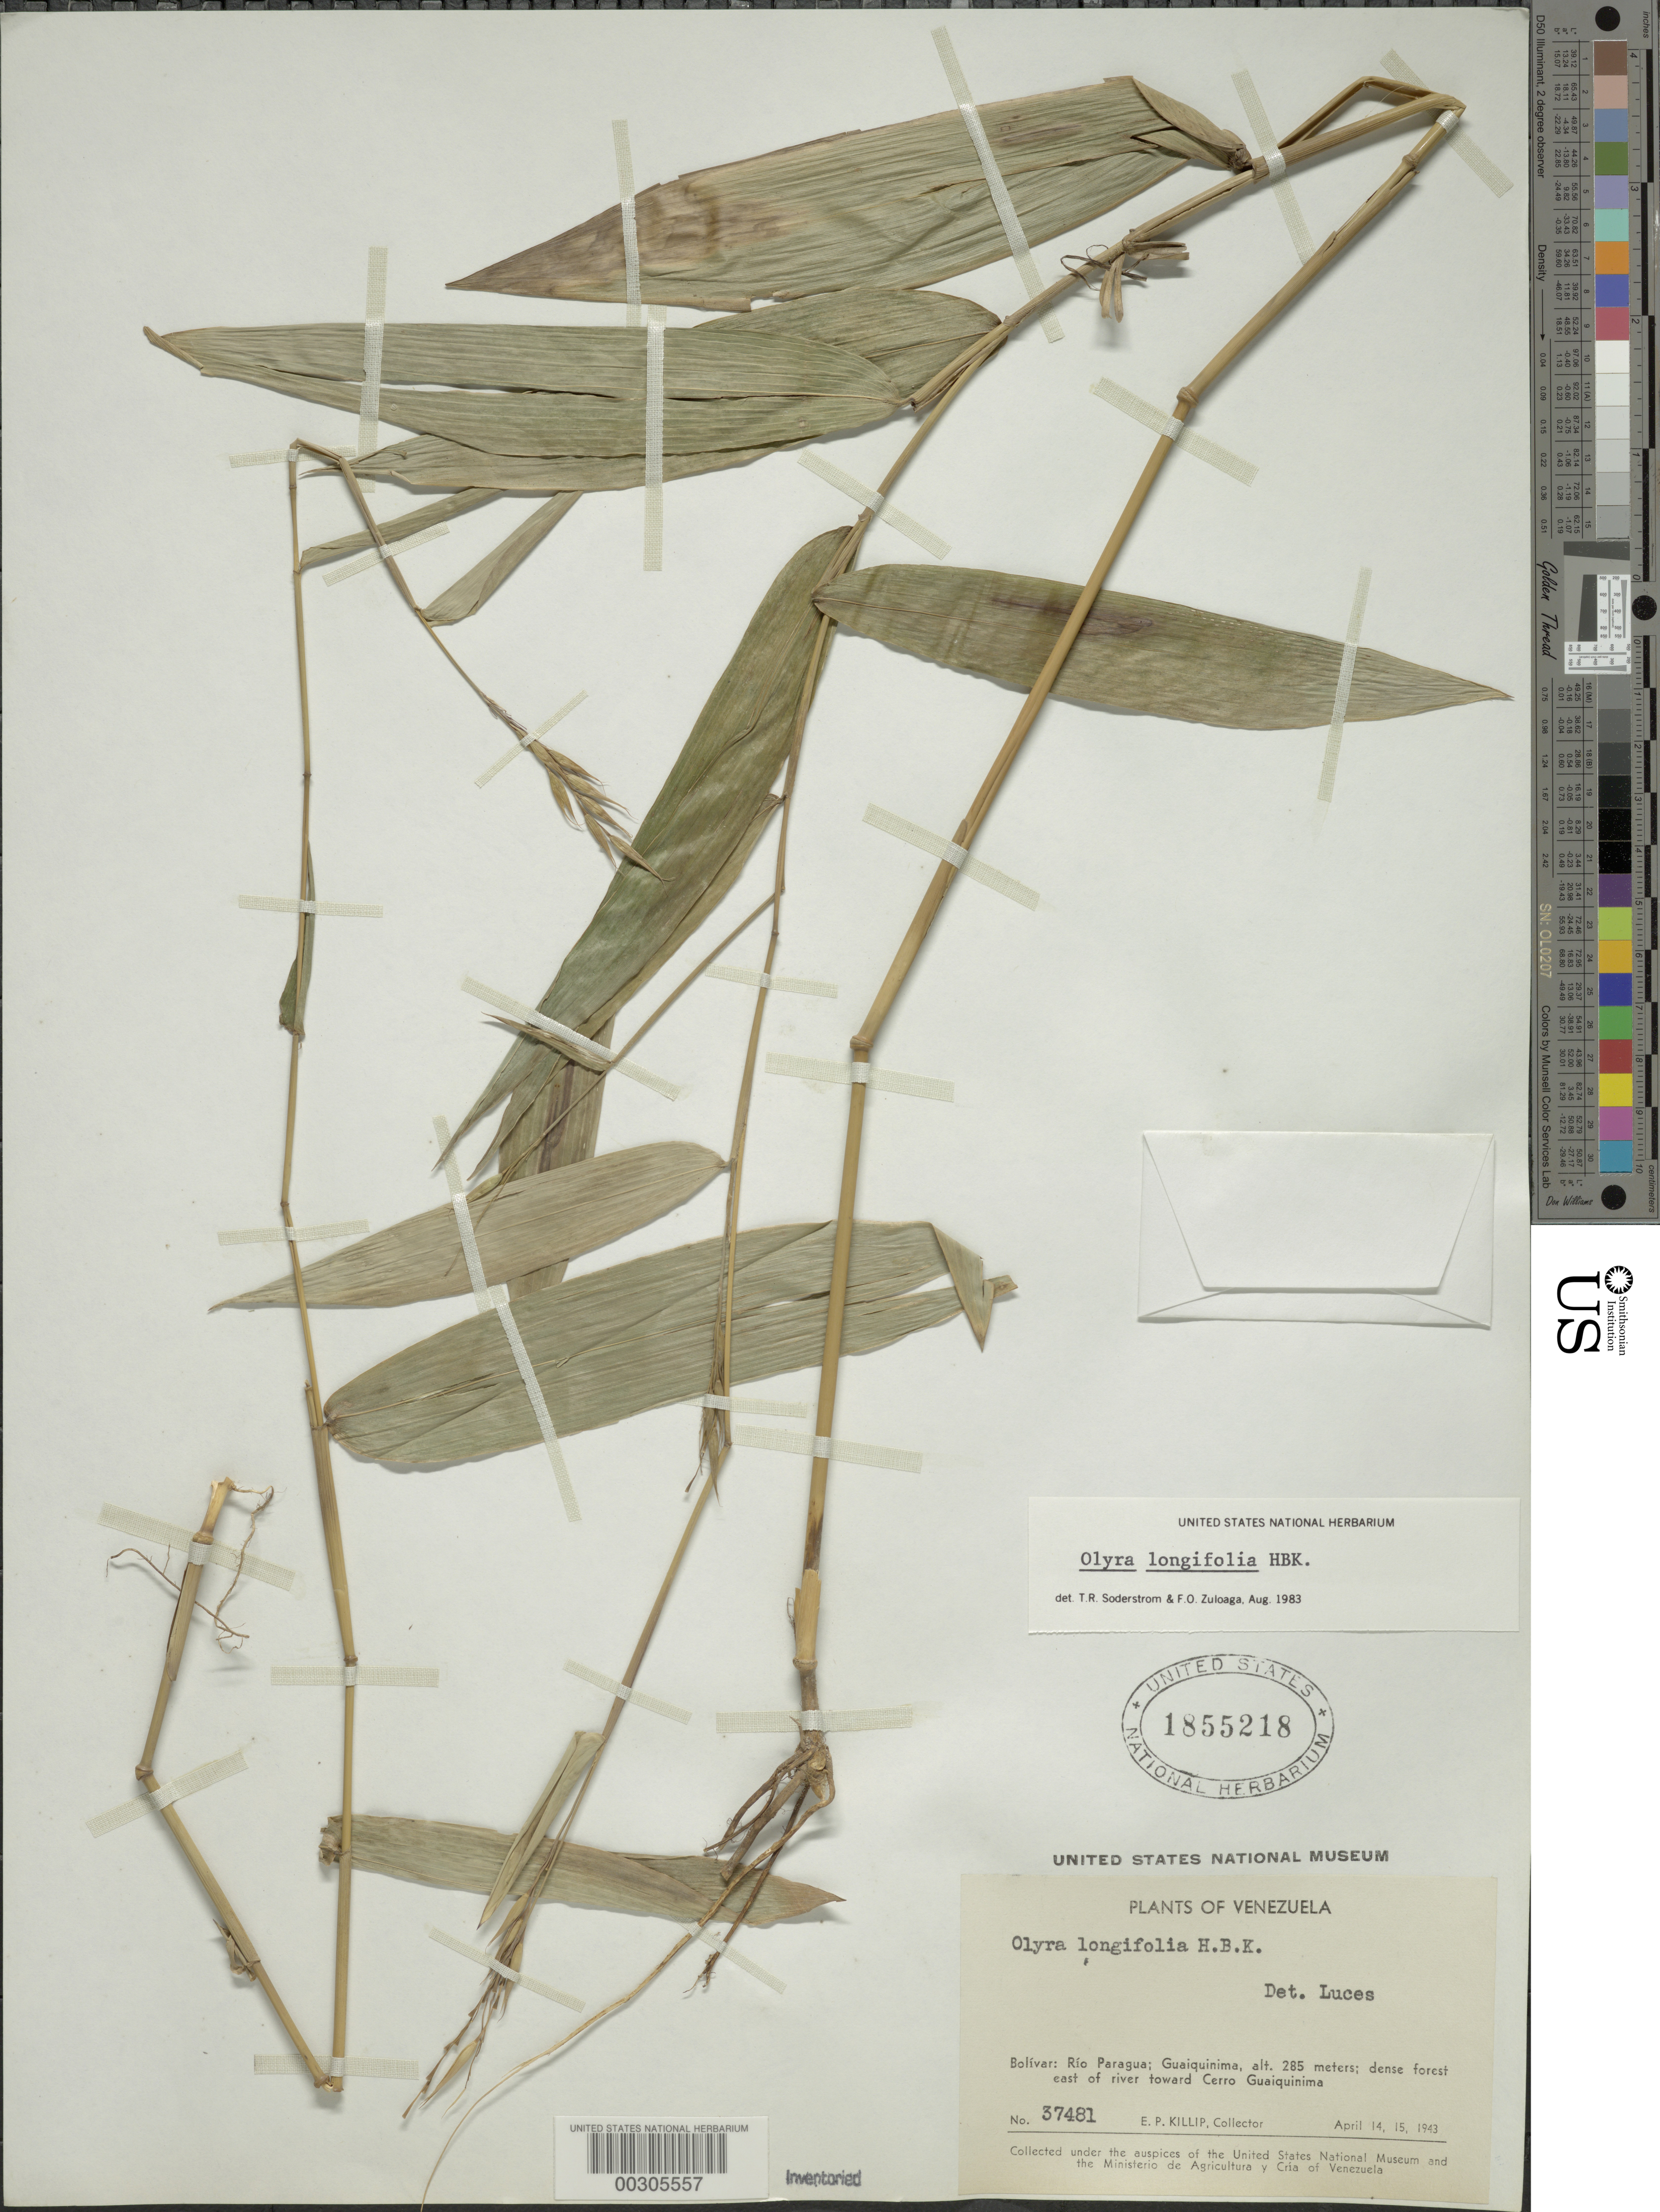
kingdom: Plantae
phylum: Tracheophyta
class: Liliopsida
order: Poales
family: Poaceae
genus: Olyra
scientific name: Olyra longifolia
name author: Kunth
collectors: E. P. Killip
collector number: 37481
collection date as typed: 14 Apr 1943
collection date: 1943-04-14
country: Venezuela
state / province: Bolivar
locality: Rio paragua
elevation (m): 285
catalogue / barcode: US 1855218